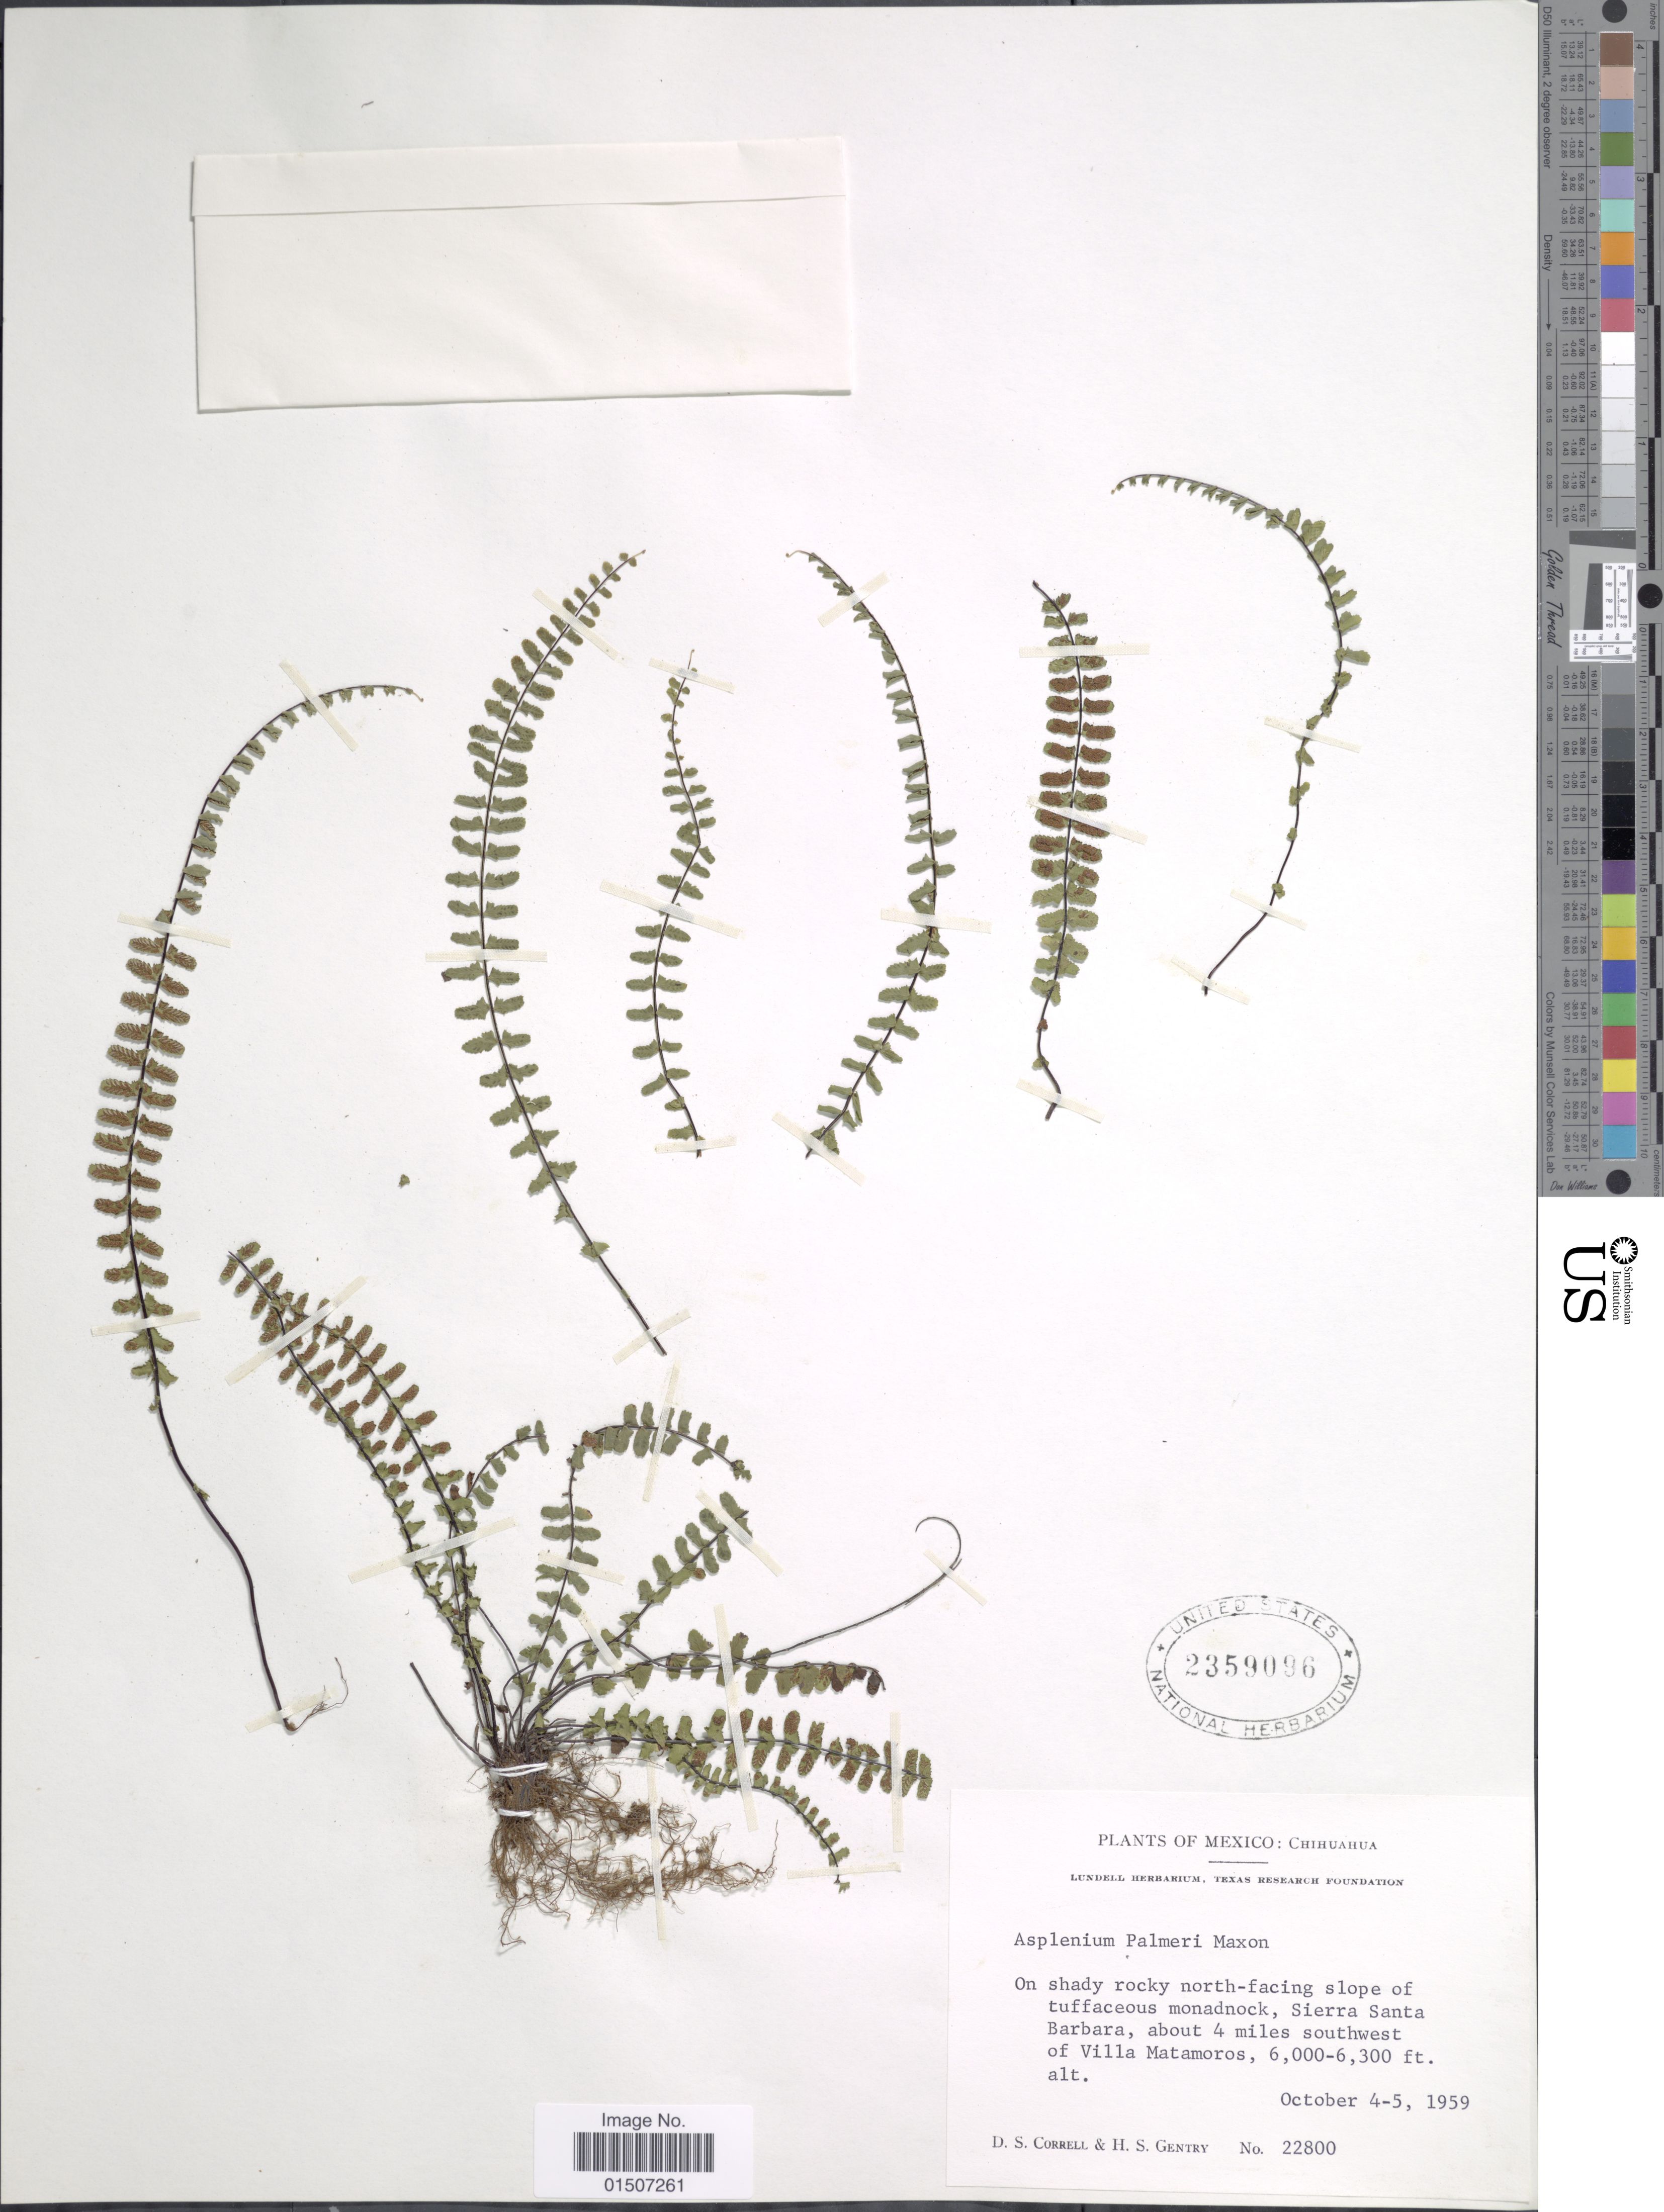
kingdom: Plantae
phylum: Tracheophyta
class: Polypodiopsida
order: Polypodiales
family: Aspleniaceae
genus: Asplenium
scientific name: Asplenium palmeri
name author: Maxon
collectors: D. S. Correll & H. S. Gentry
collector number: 22800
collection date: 1959-10-04/1959-10-05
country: Mexico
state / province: Chihuahua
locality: On shady rocky north-facing slope of tuffaceous monadnock, Sierra Santa Barbara, about 4 miles southwest of Villa Matamoros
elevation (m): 1829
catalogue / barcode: US 2359096